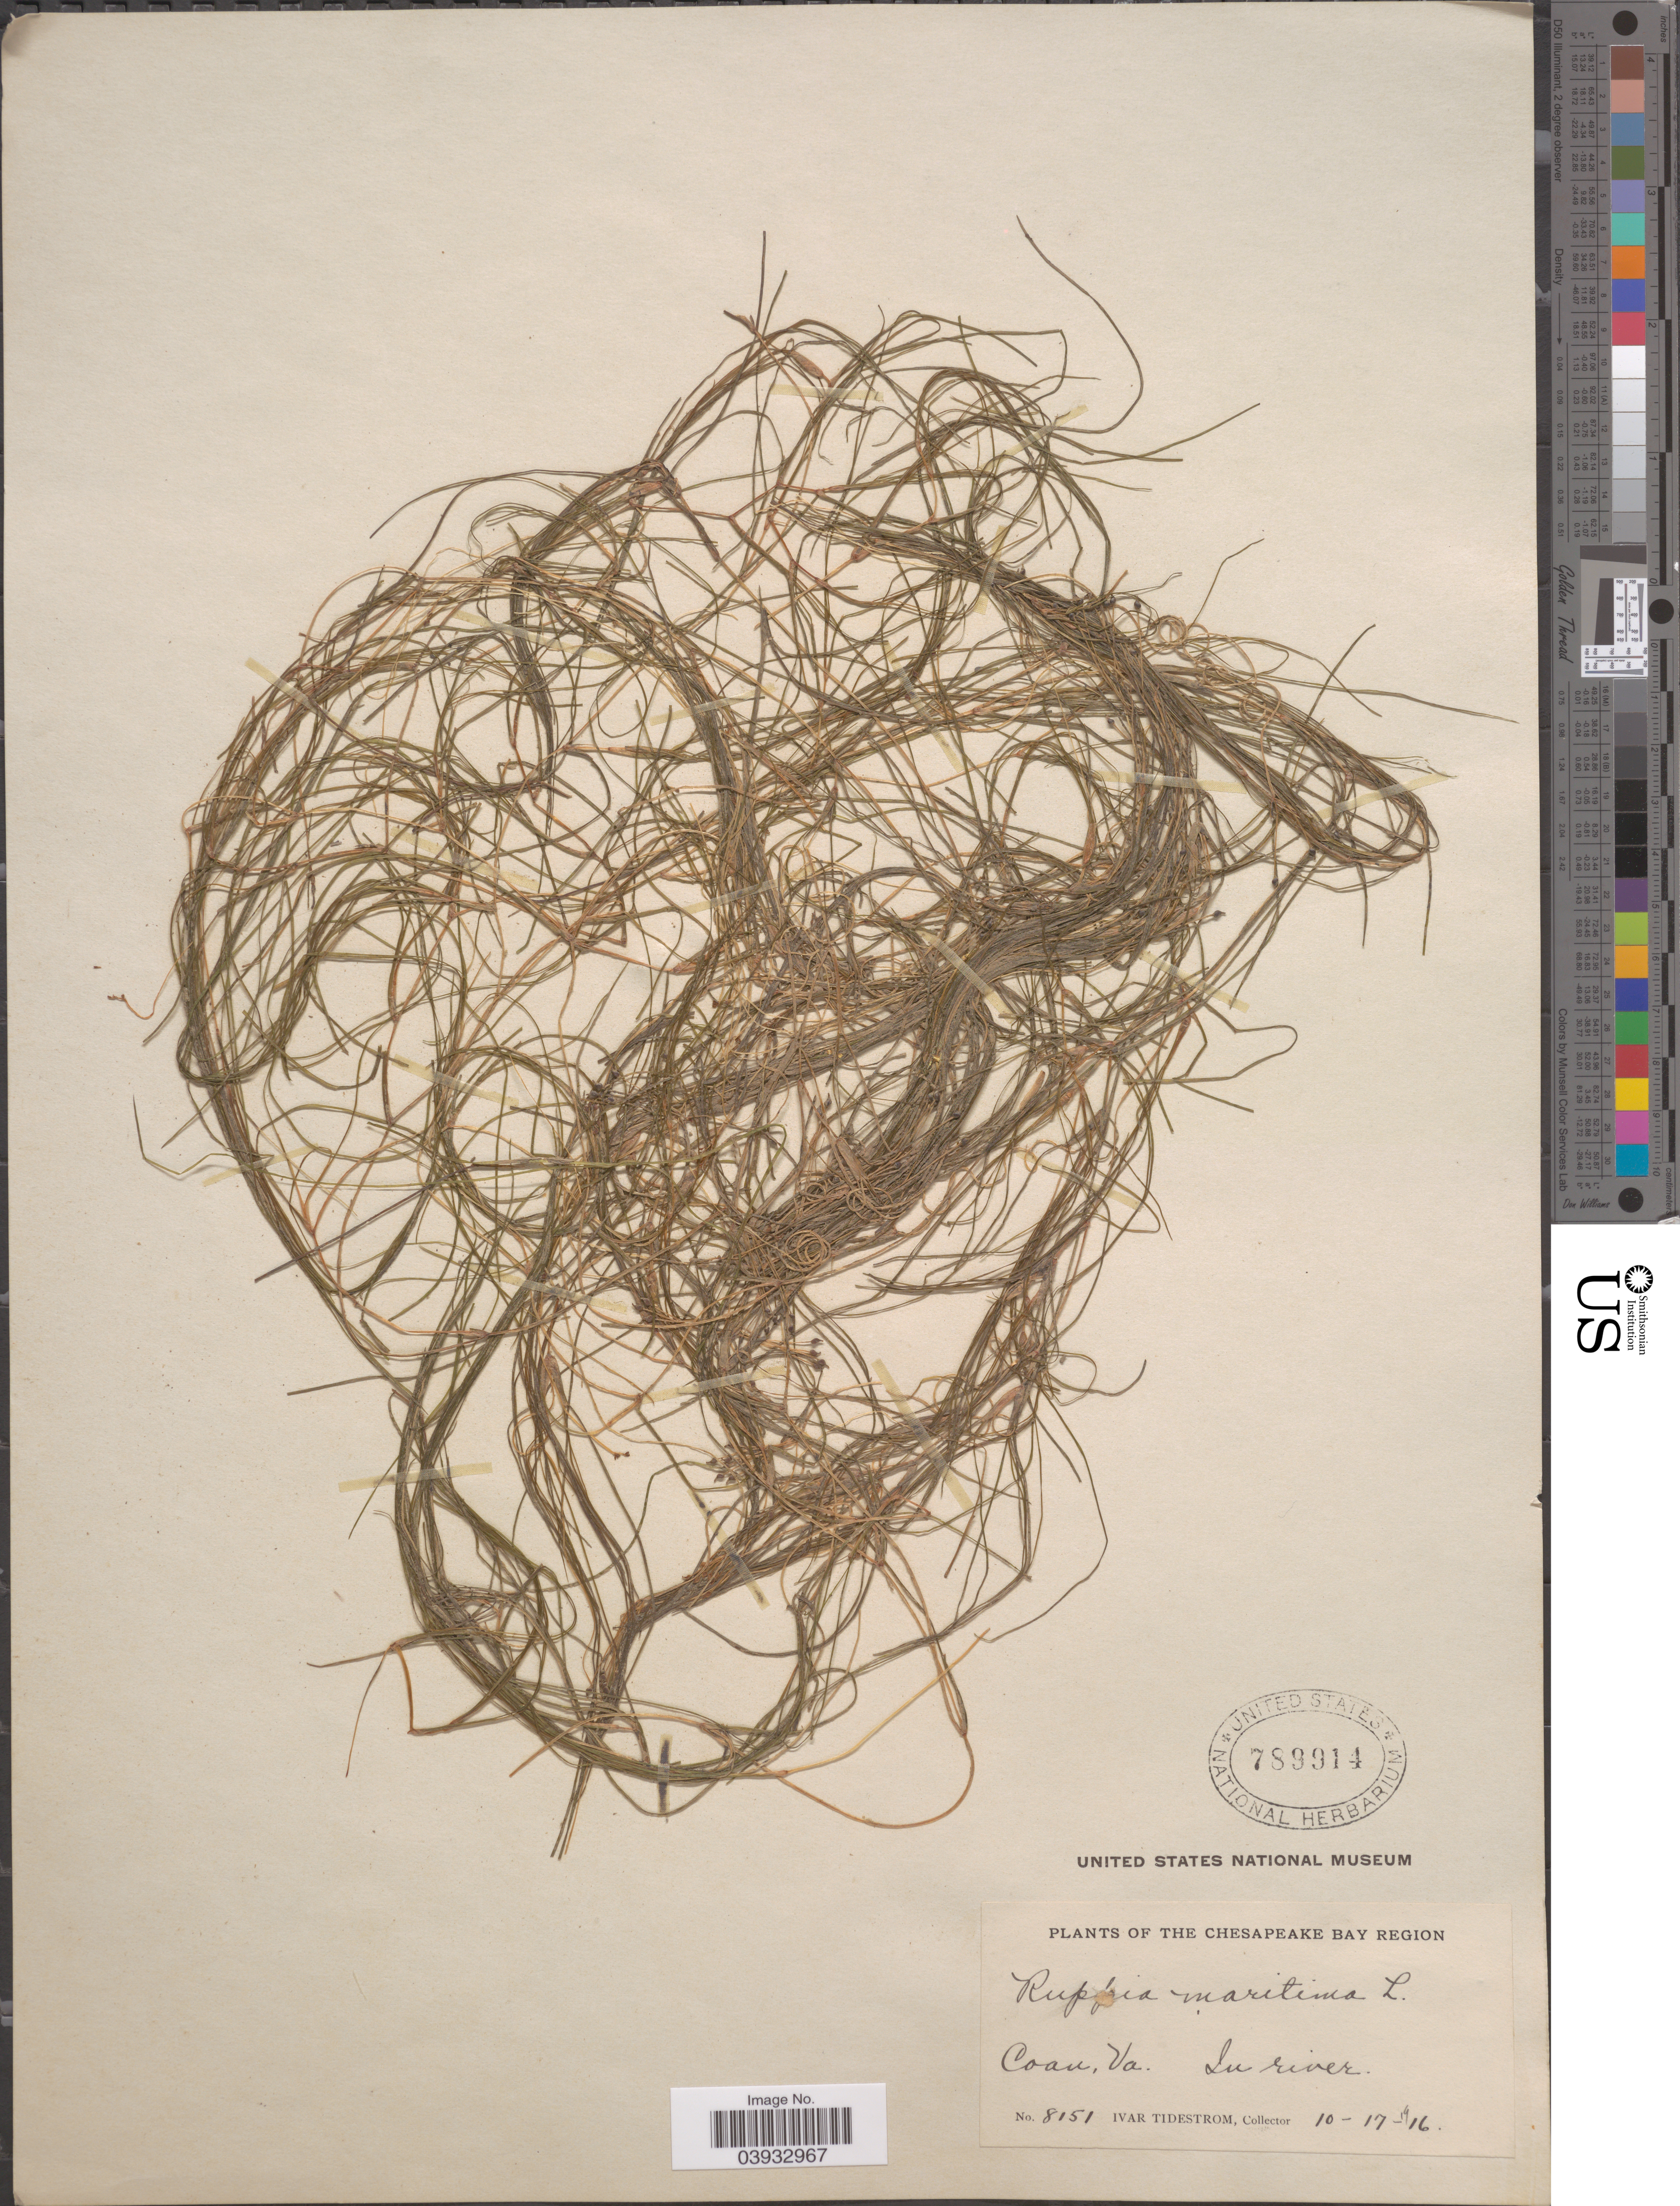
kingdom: Plantae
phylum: Tracheophyta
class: Liliopsida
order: Alismatales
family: Ruppiaceae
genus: Ruppia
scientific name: Ruppia maritima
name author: L.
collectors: I. F. Tidestrom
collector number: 8151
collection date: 1916-10-17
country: United States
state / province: Virginia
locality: The Chesapeake Bay Region. Coan.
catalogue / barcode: US 789914